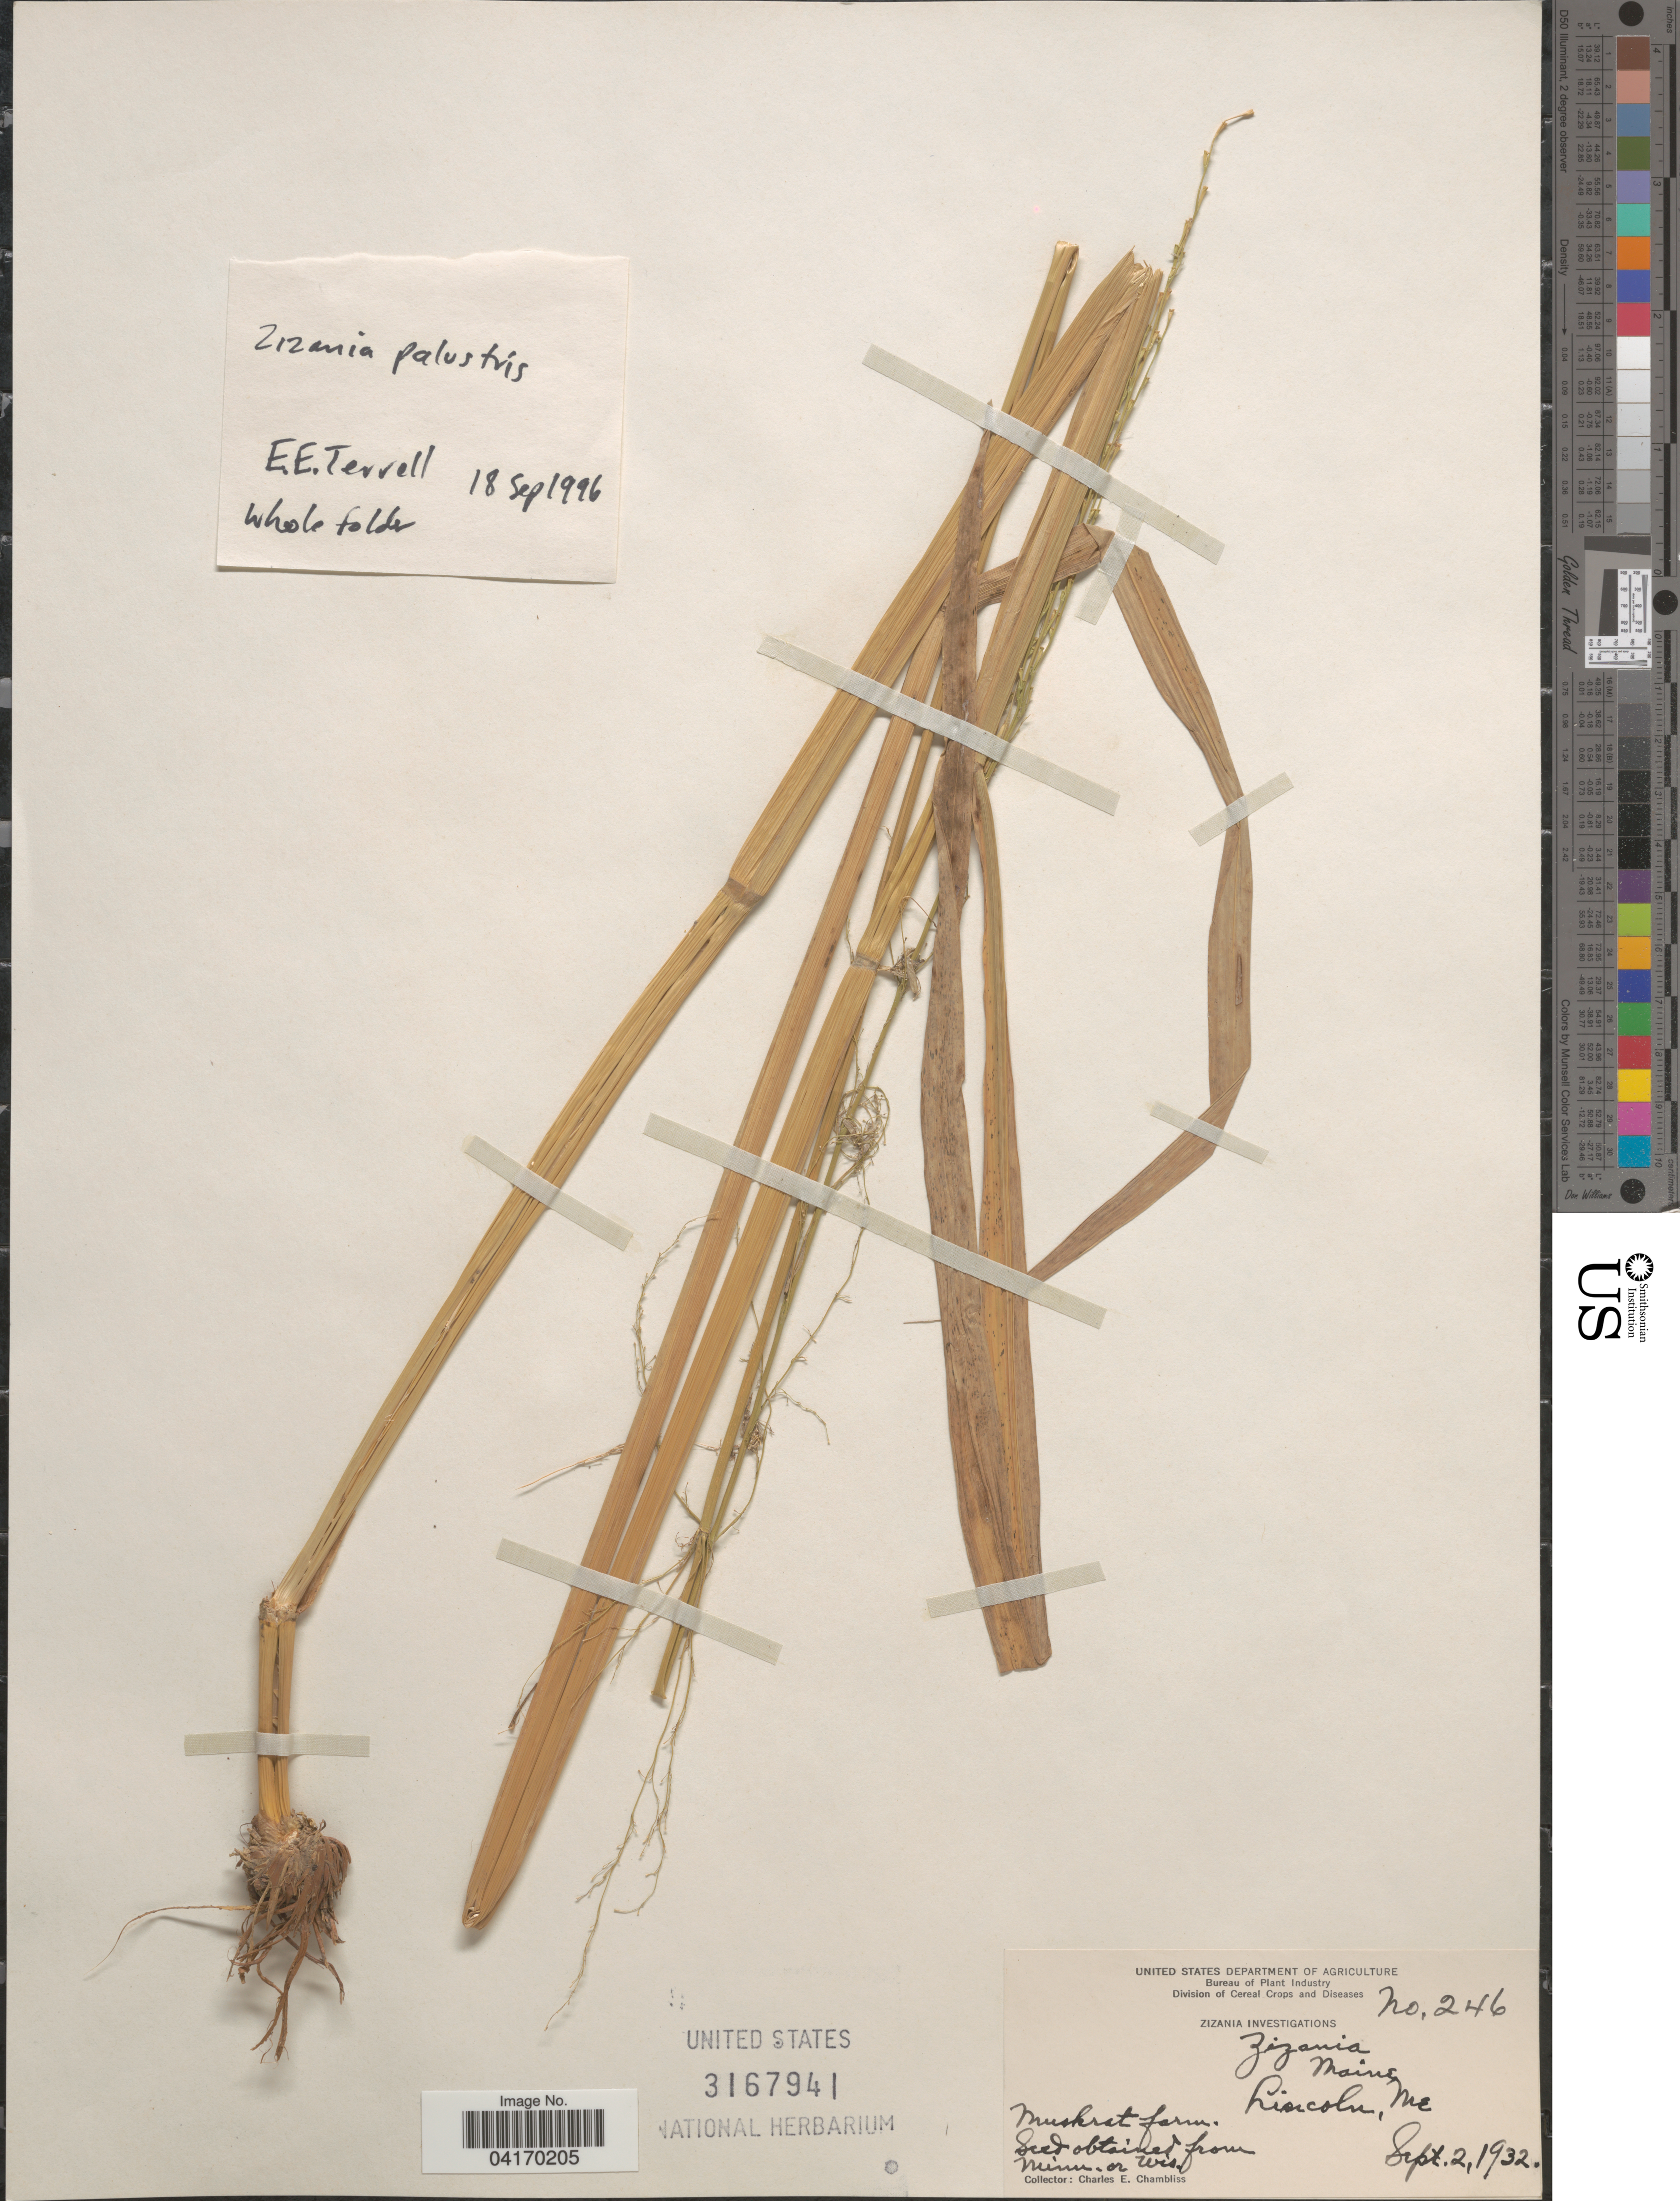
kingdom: Plantae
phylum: Tracheophyta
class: Liliopsida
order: Poales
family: Poaceae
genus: Zizania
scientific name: Zizania palustris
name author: L.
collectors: C. Chambliss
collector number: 246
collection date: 1932-09-02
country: United States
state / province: Maine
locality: Lincoln.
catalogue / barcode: US 3167941